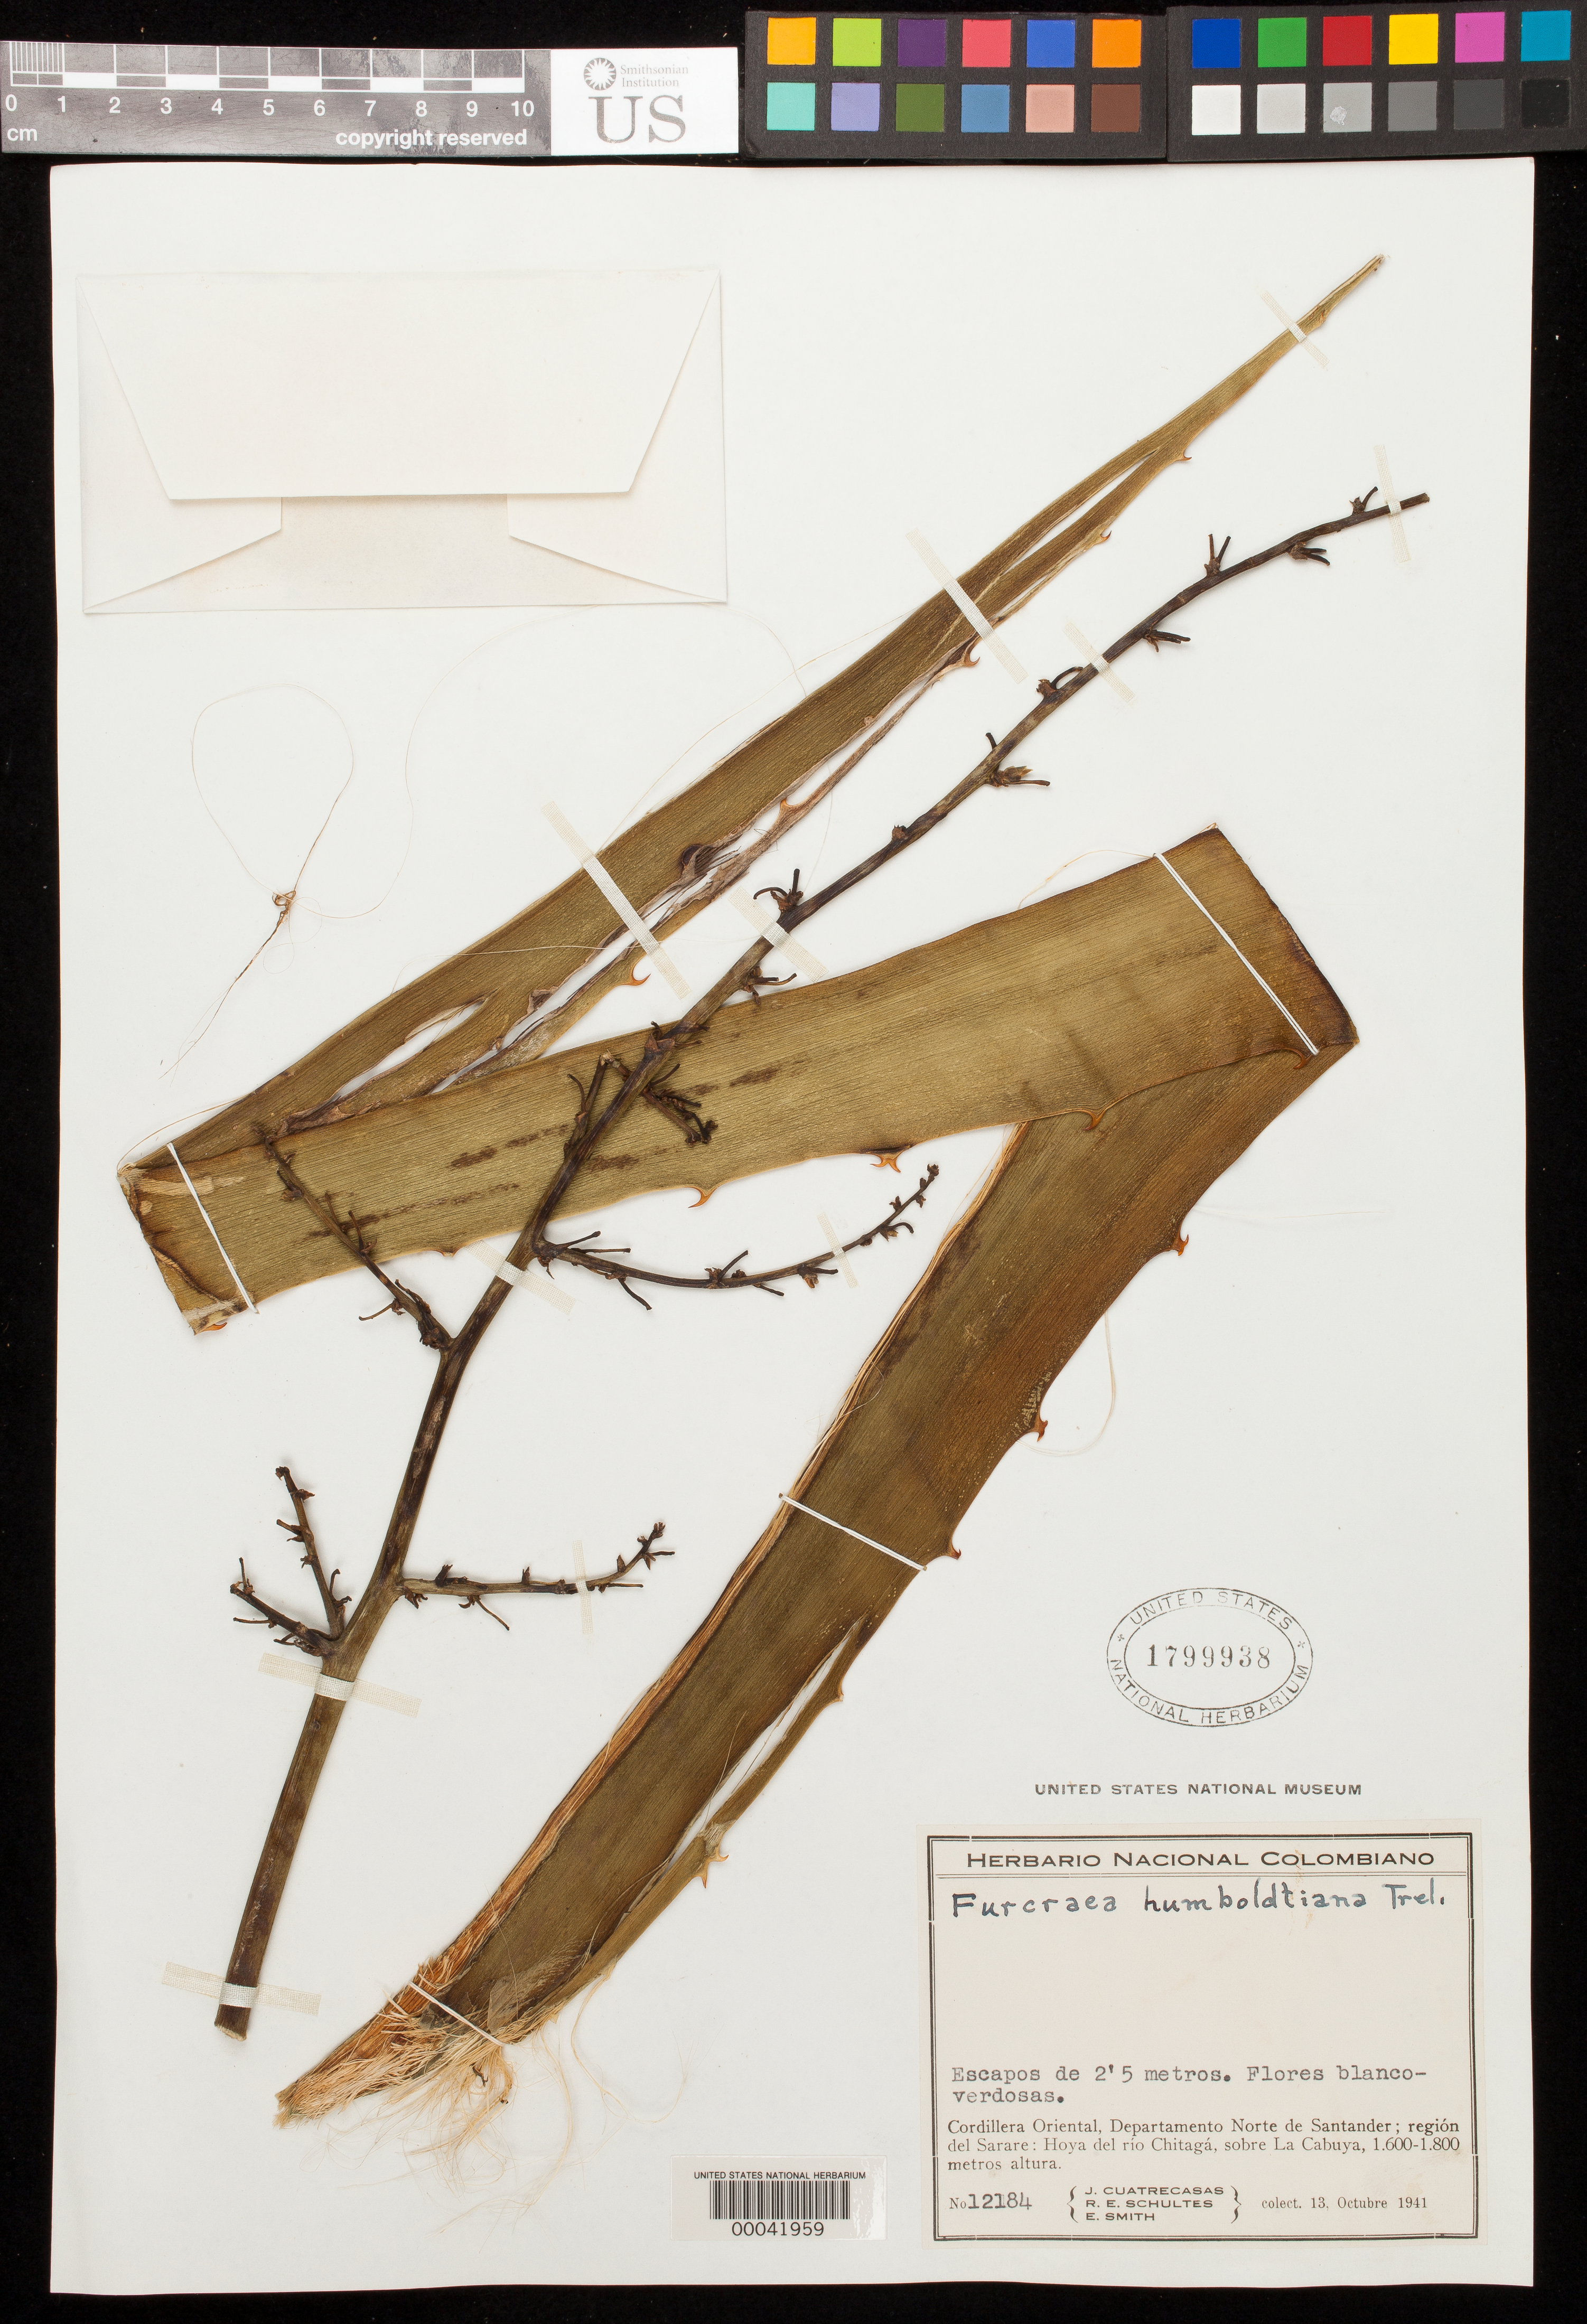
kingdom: Plantae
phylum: Tracheophyta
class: Liliopsida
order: Asparagales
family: Asparagaceae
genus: Furcraea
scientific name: Furcraea humboldtiana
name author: Trel.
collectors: J. Cuatrecasas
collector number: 12184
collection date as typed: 13 Oct 1941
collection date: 1941-10-13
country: Colombia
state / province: Norte de Santander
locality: Cordillera Oriental, Sarare region, Valley of Rio Chitaga, near la Cubuya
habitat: Escape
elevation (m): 1600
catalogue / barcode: US 1799938